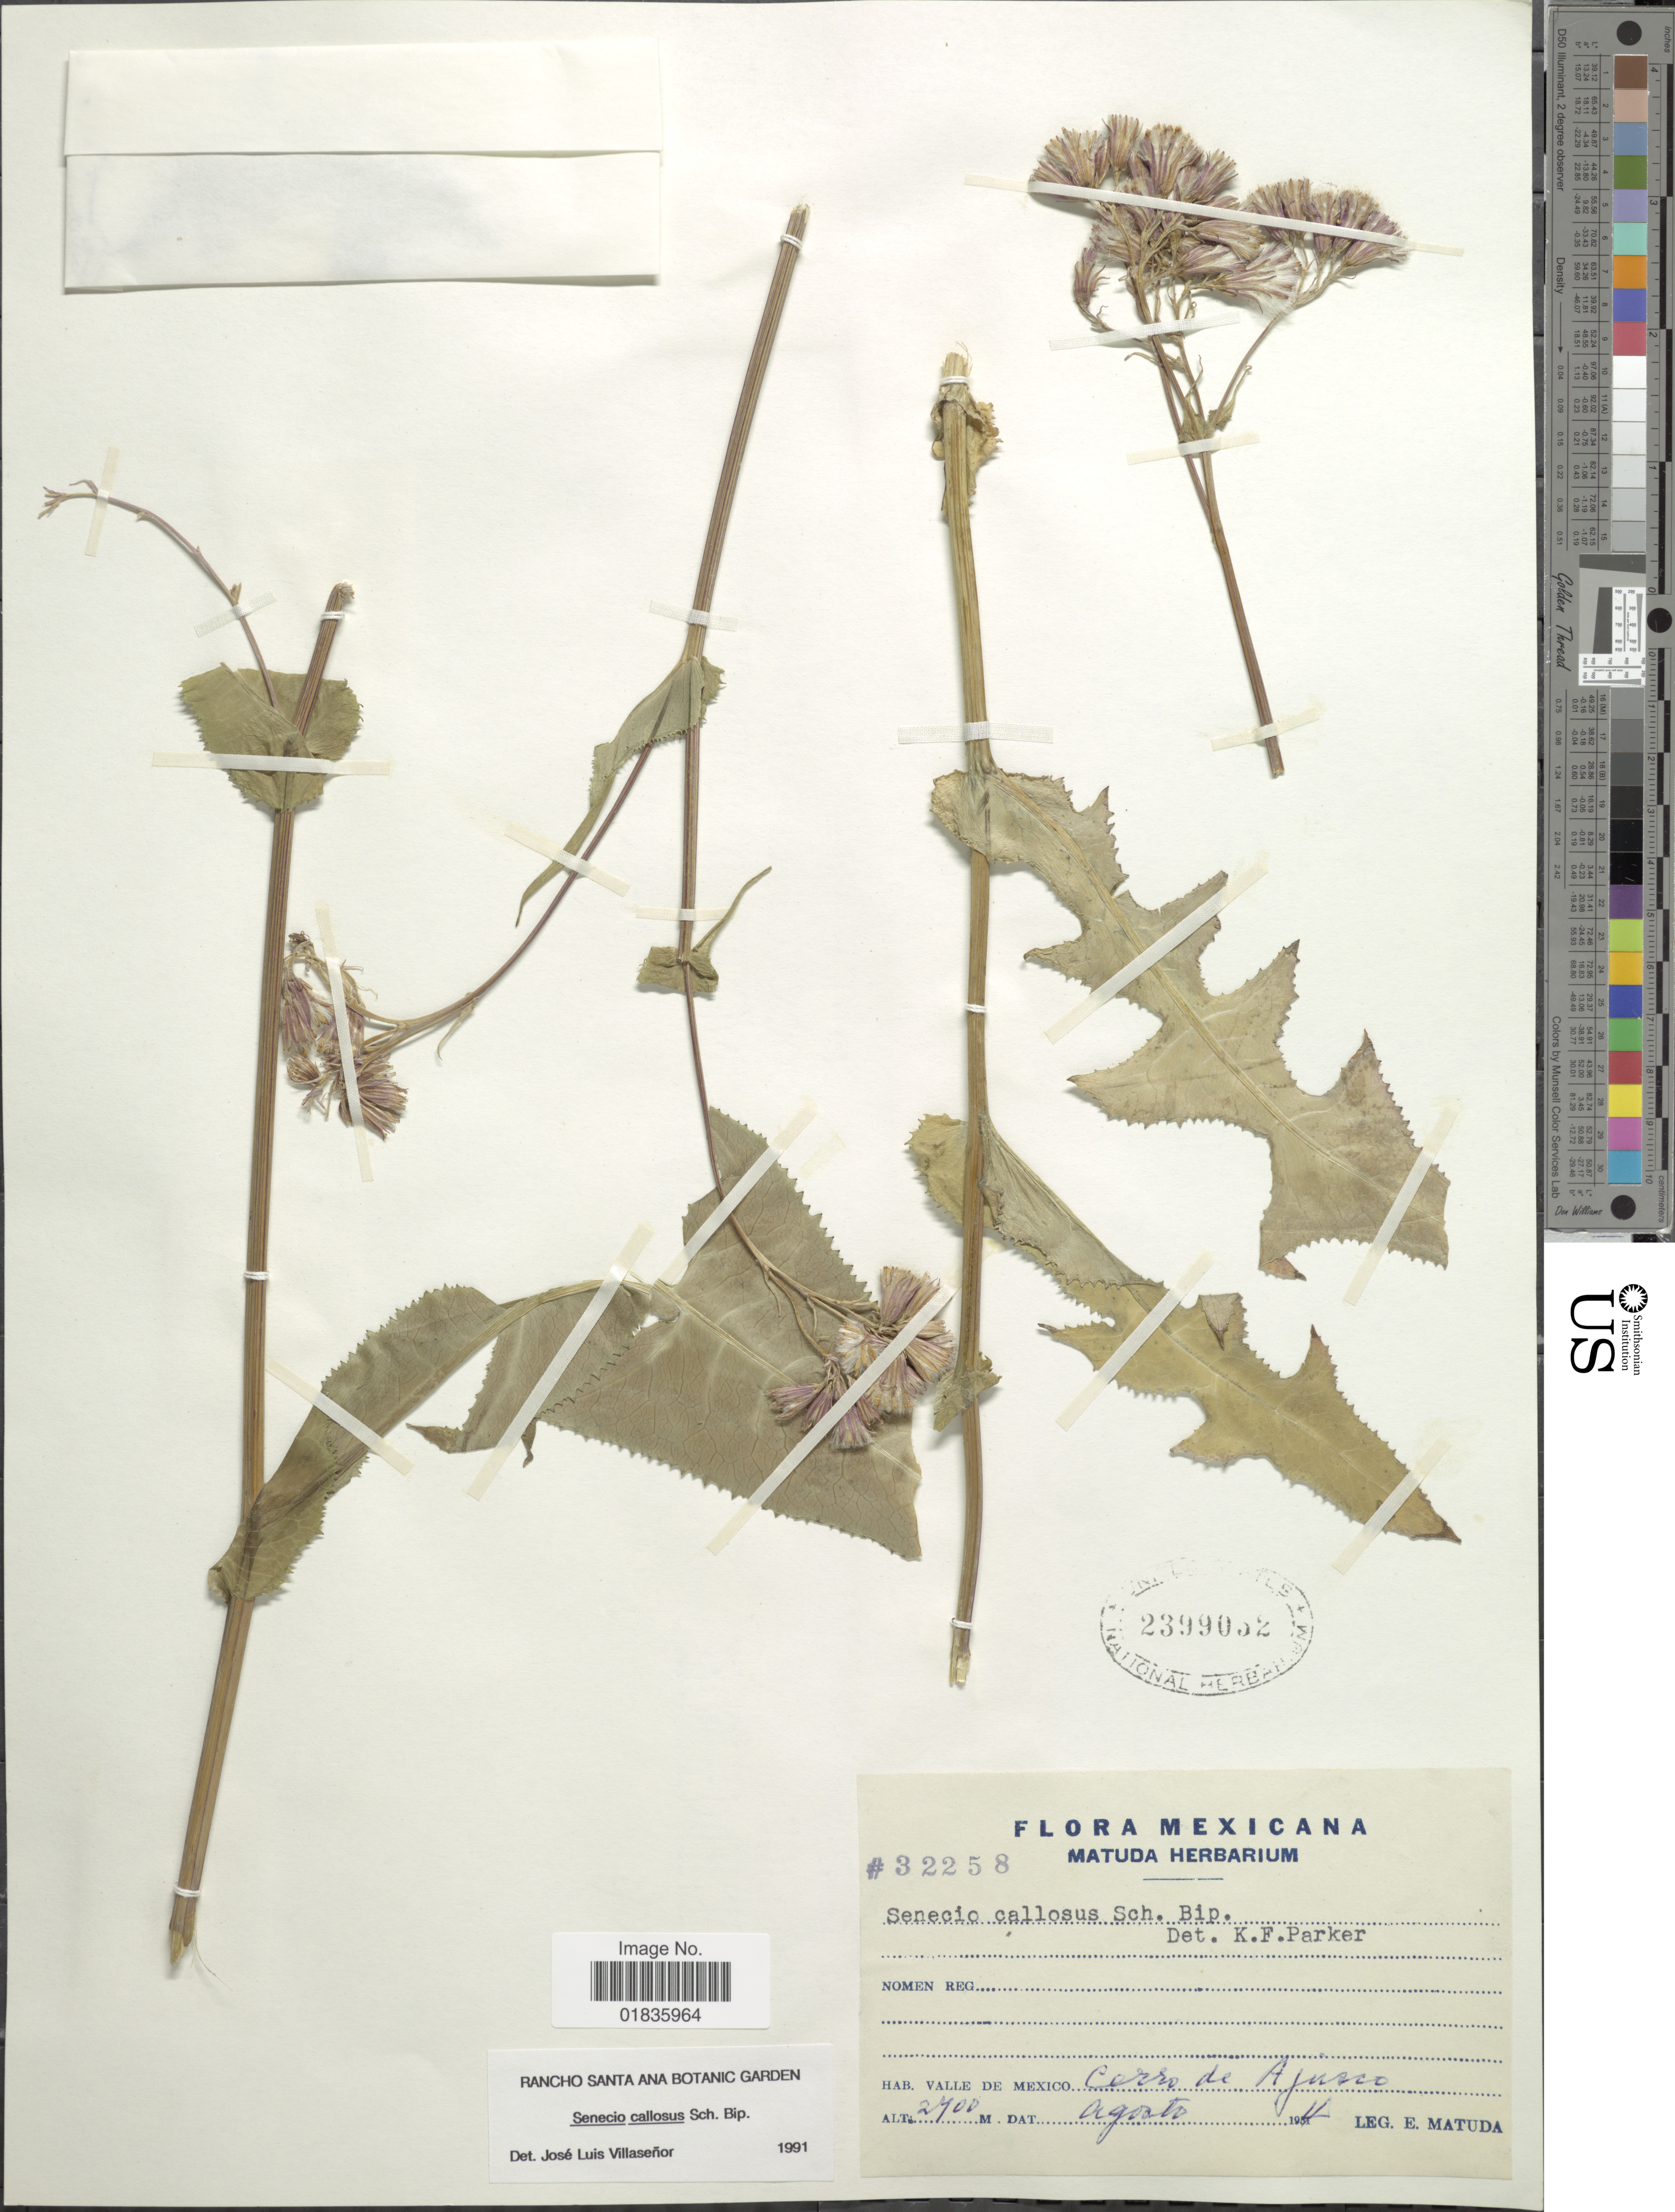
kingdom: Plantae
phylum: Tracheophyta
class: Magnoliopsida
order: Asterales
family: Asteraceae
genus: Senecio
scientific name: Senecio callosus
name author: Sch. Bip.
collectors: E. Matuda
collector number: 32258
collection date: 1911-07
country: Mexico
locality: Valle de Mexico, Cerro de Ajusco.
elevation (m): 2700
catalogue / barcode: US 2399052